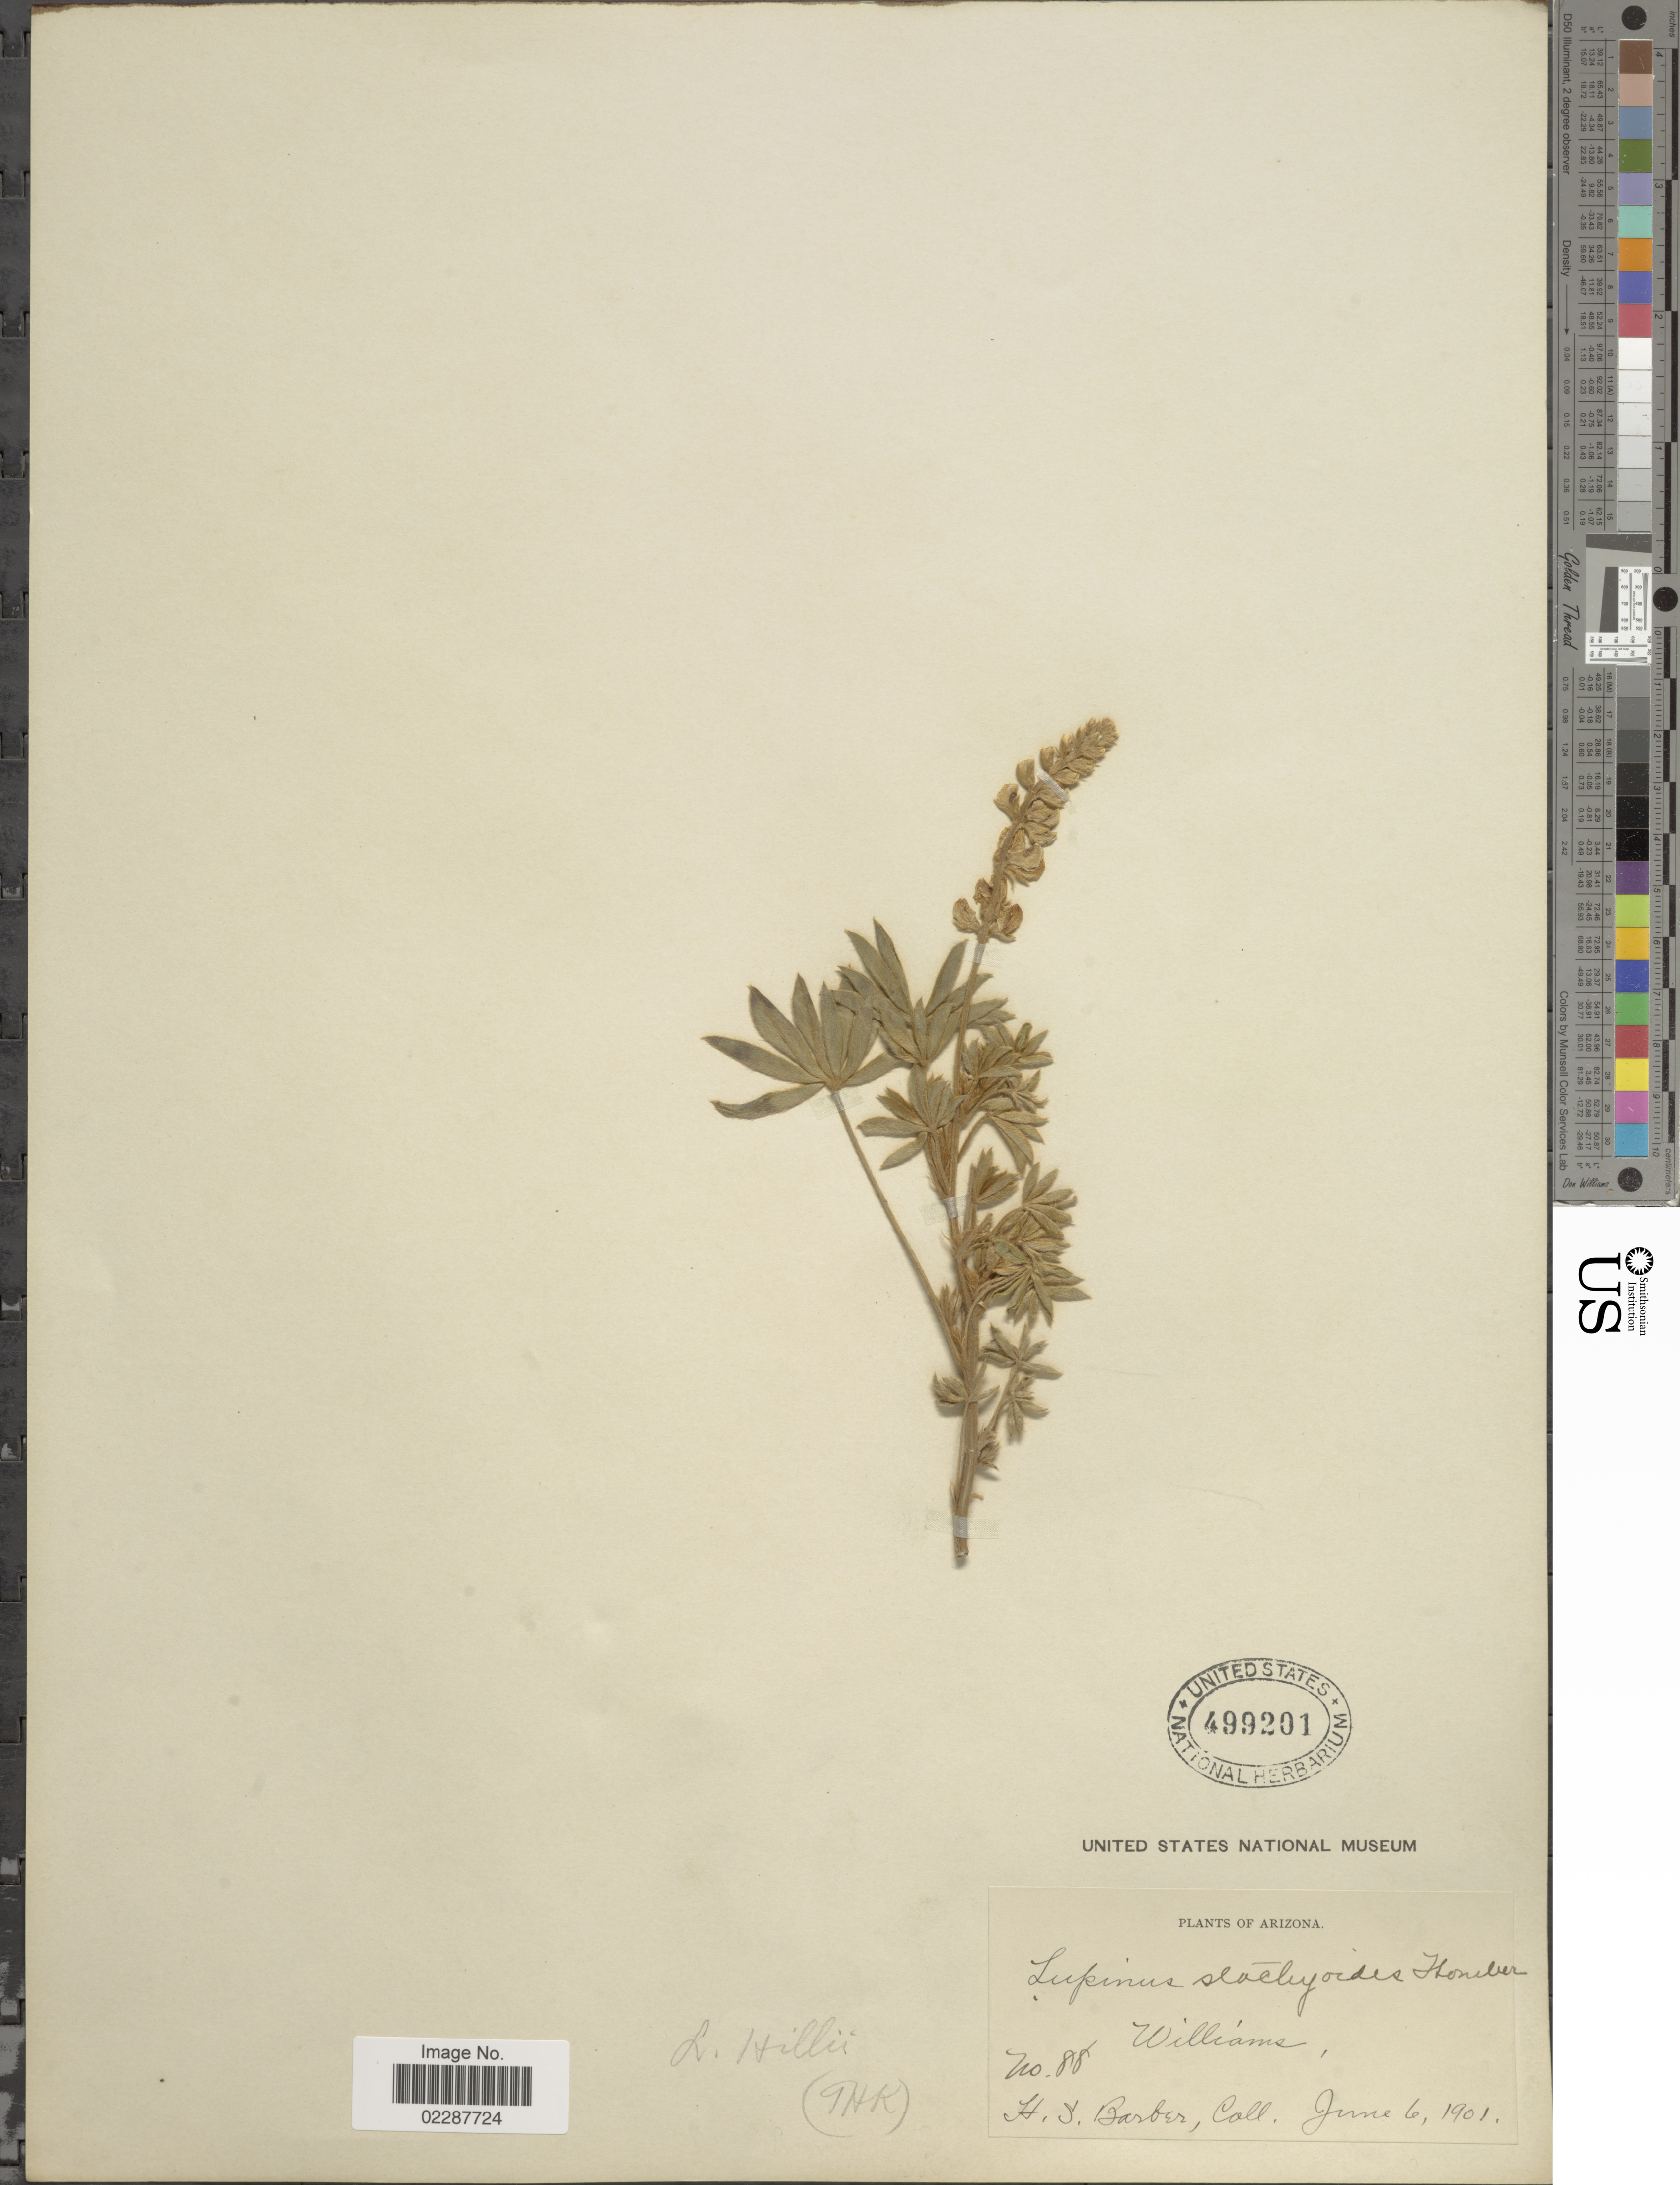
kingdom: Plantae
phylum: Tracheophyta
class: Magnoliopsida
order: Fabales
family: Fabaceae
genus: Lupinus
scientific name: Lupinus stachyoides, ined.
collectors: H. Barber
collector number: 88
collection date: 1901-06-06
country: United States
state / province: Arizona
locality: Williams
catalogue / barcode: US 499201